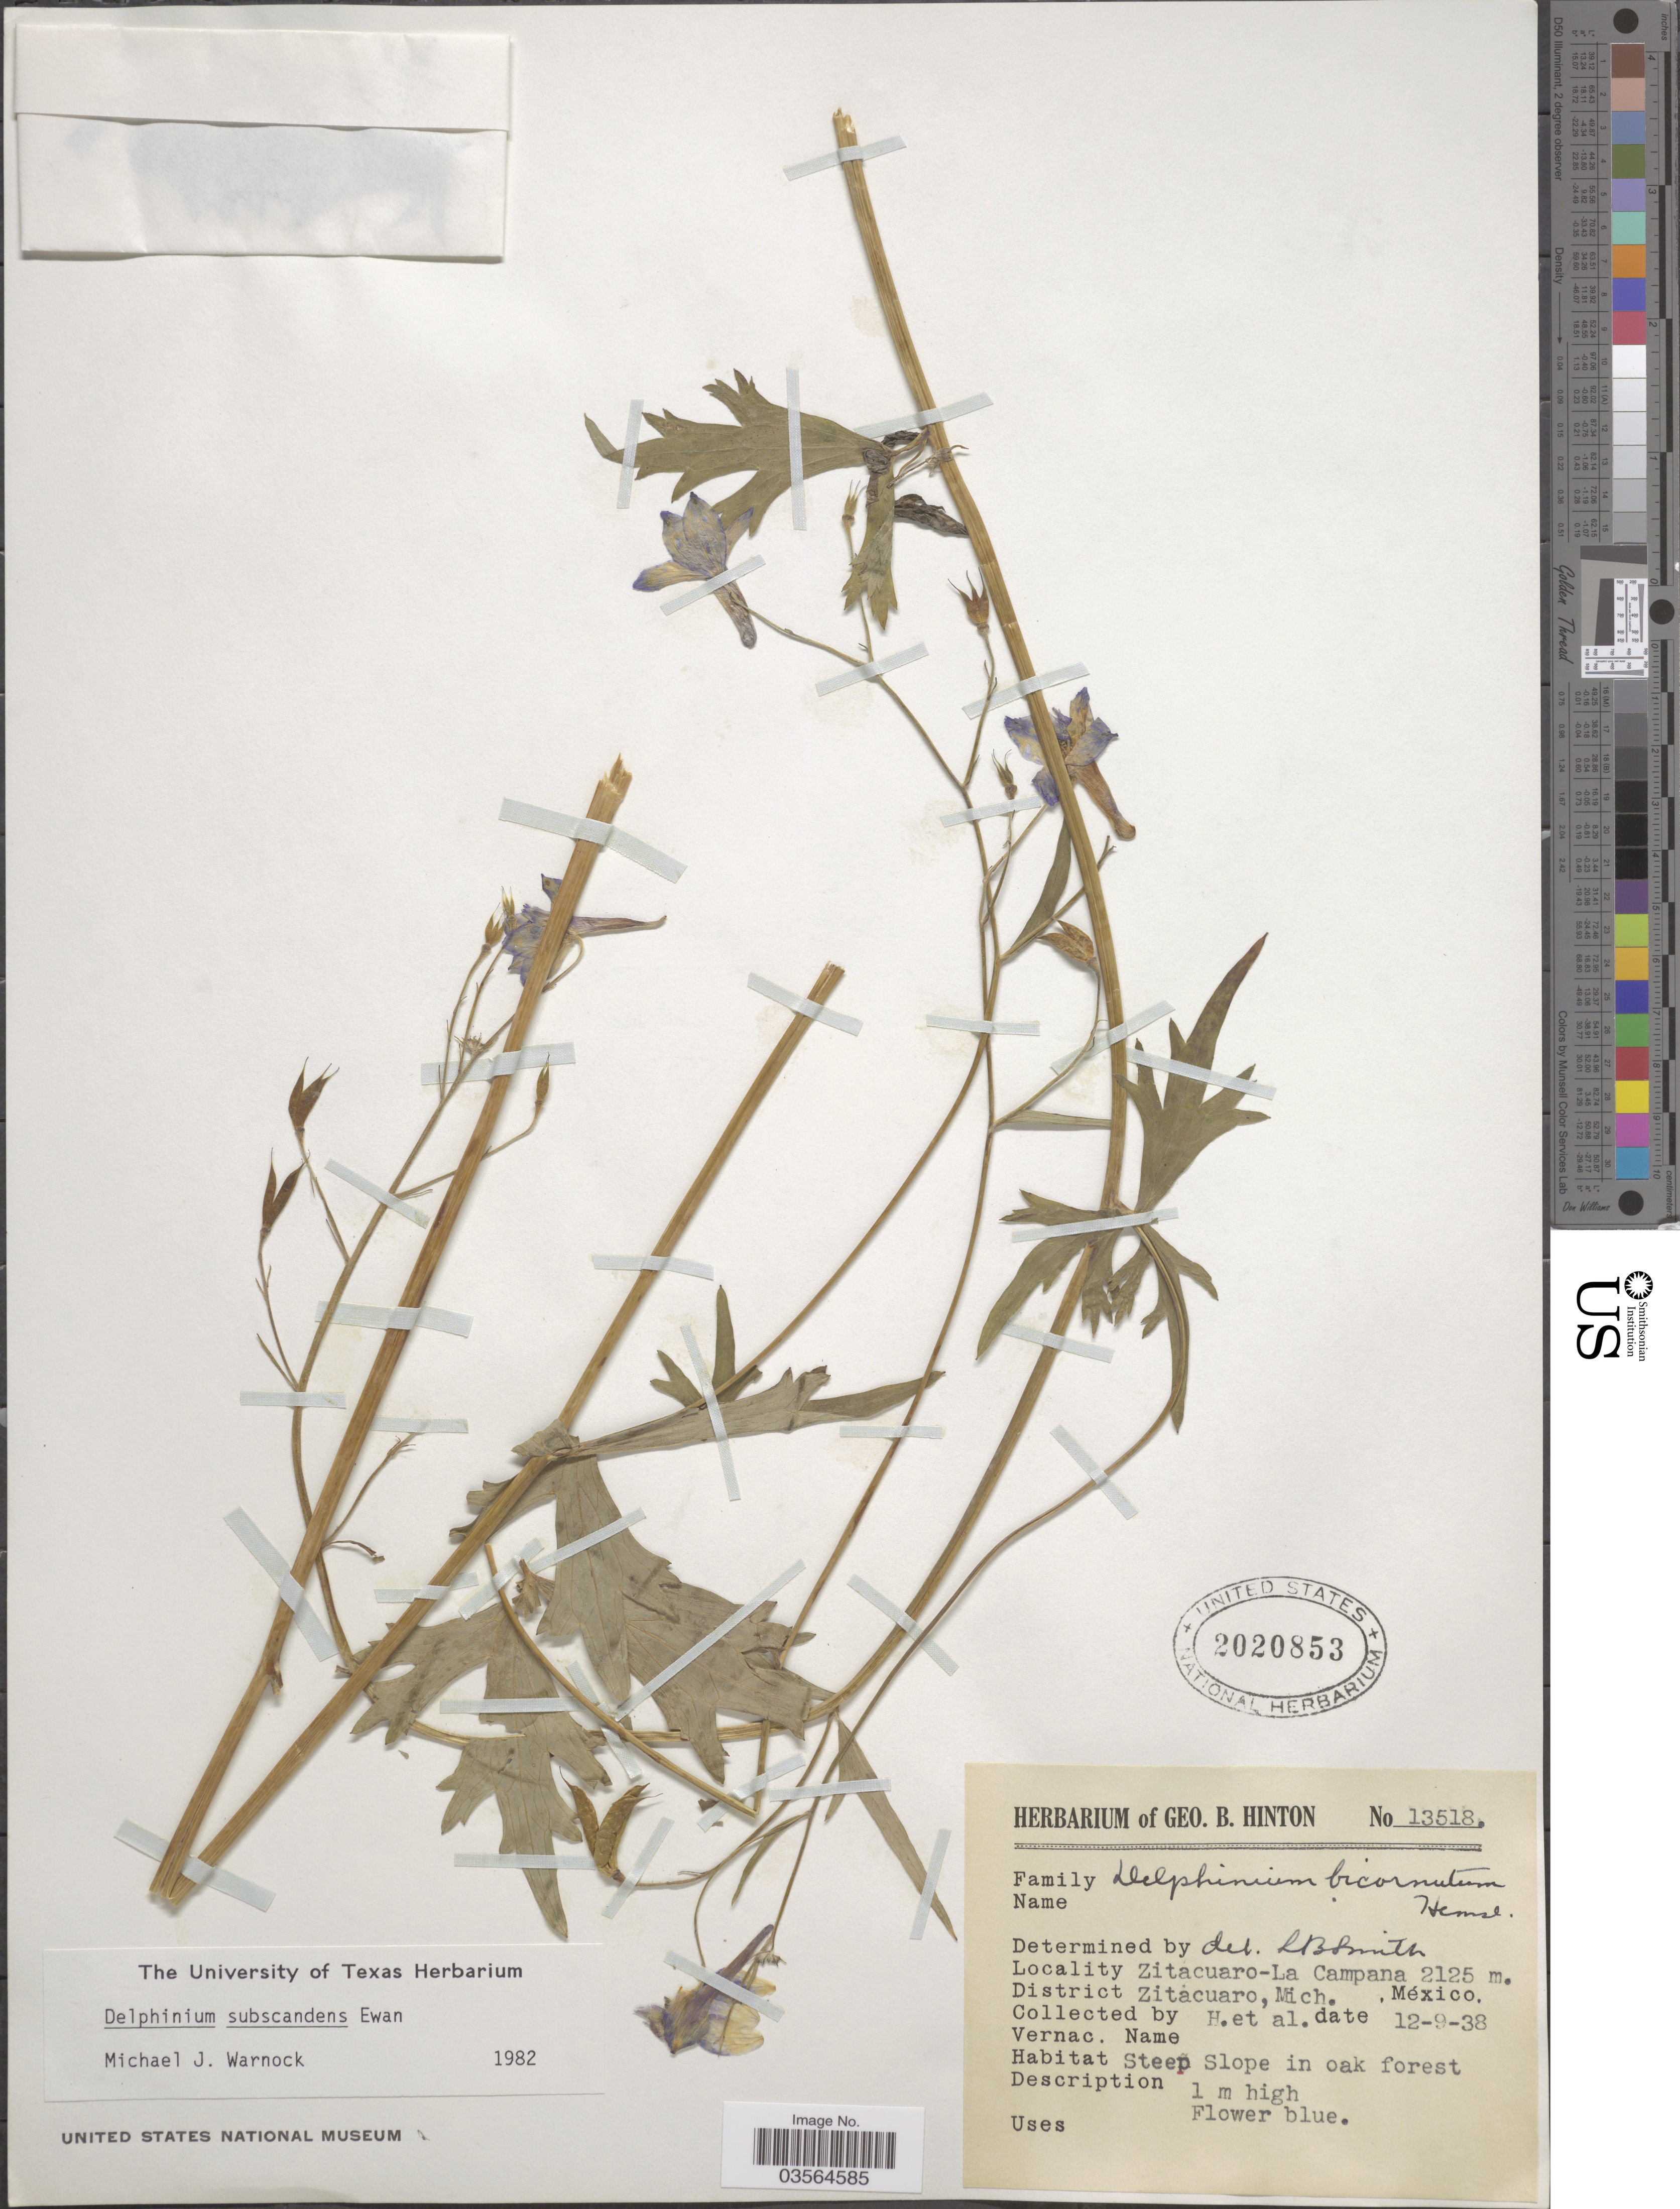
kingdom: Plantae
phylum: Tracheophyta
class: Magnoliopsida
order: Ranunculales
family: Ranunculaceae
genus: Delphinium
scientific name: Delphinium subscandens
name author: Ewan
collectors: G. B. Hinton & et al.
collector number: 13518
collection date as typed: Transcribed d/m/y: 12/9/38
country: Mexico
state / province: Michoacán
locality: Zitacuaro-La Campana. District Zitacuaro.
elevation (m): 2125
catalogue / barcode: US 2020853